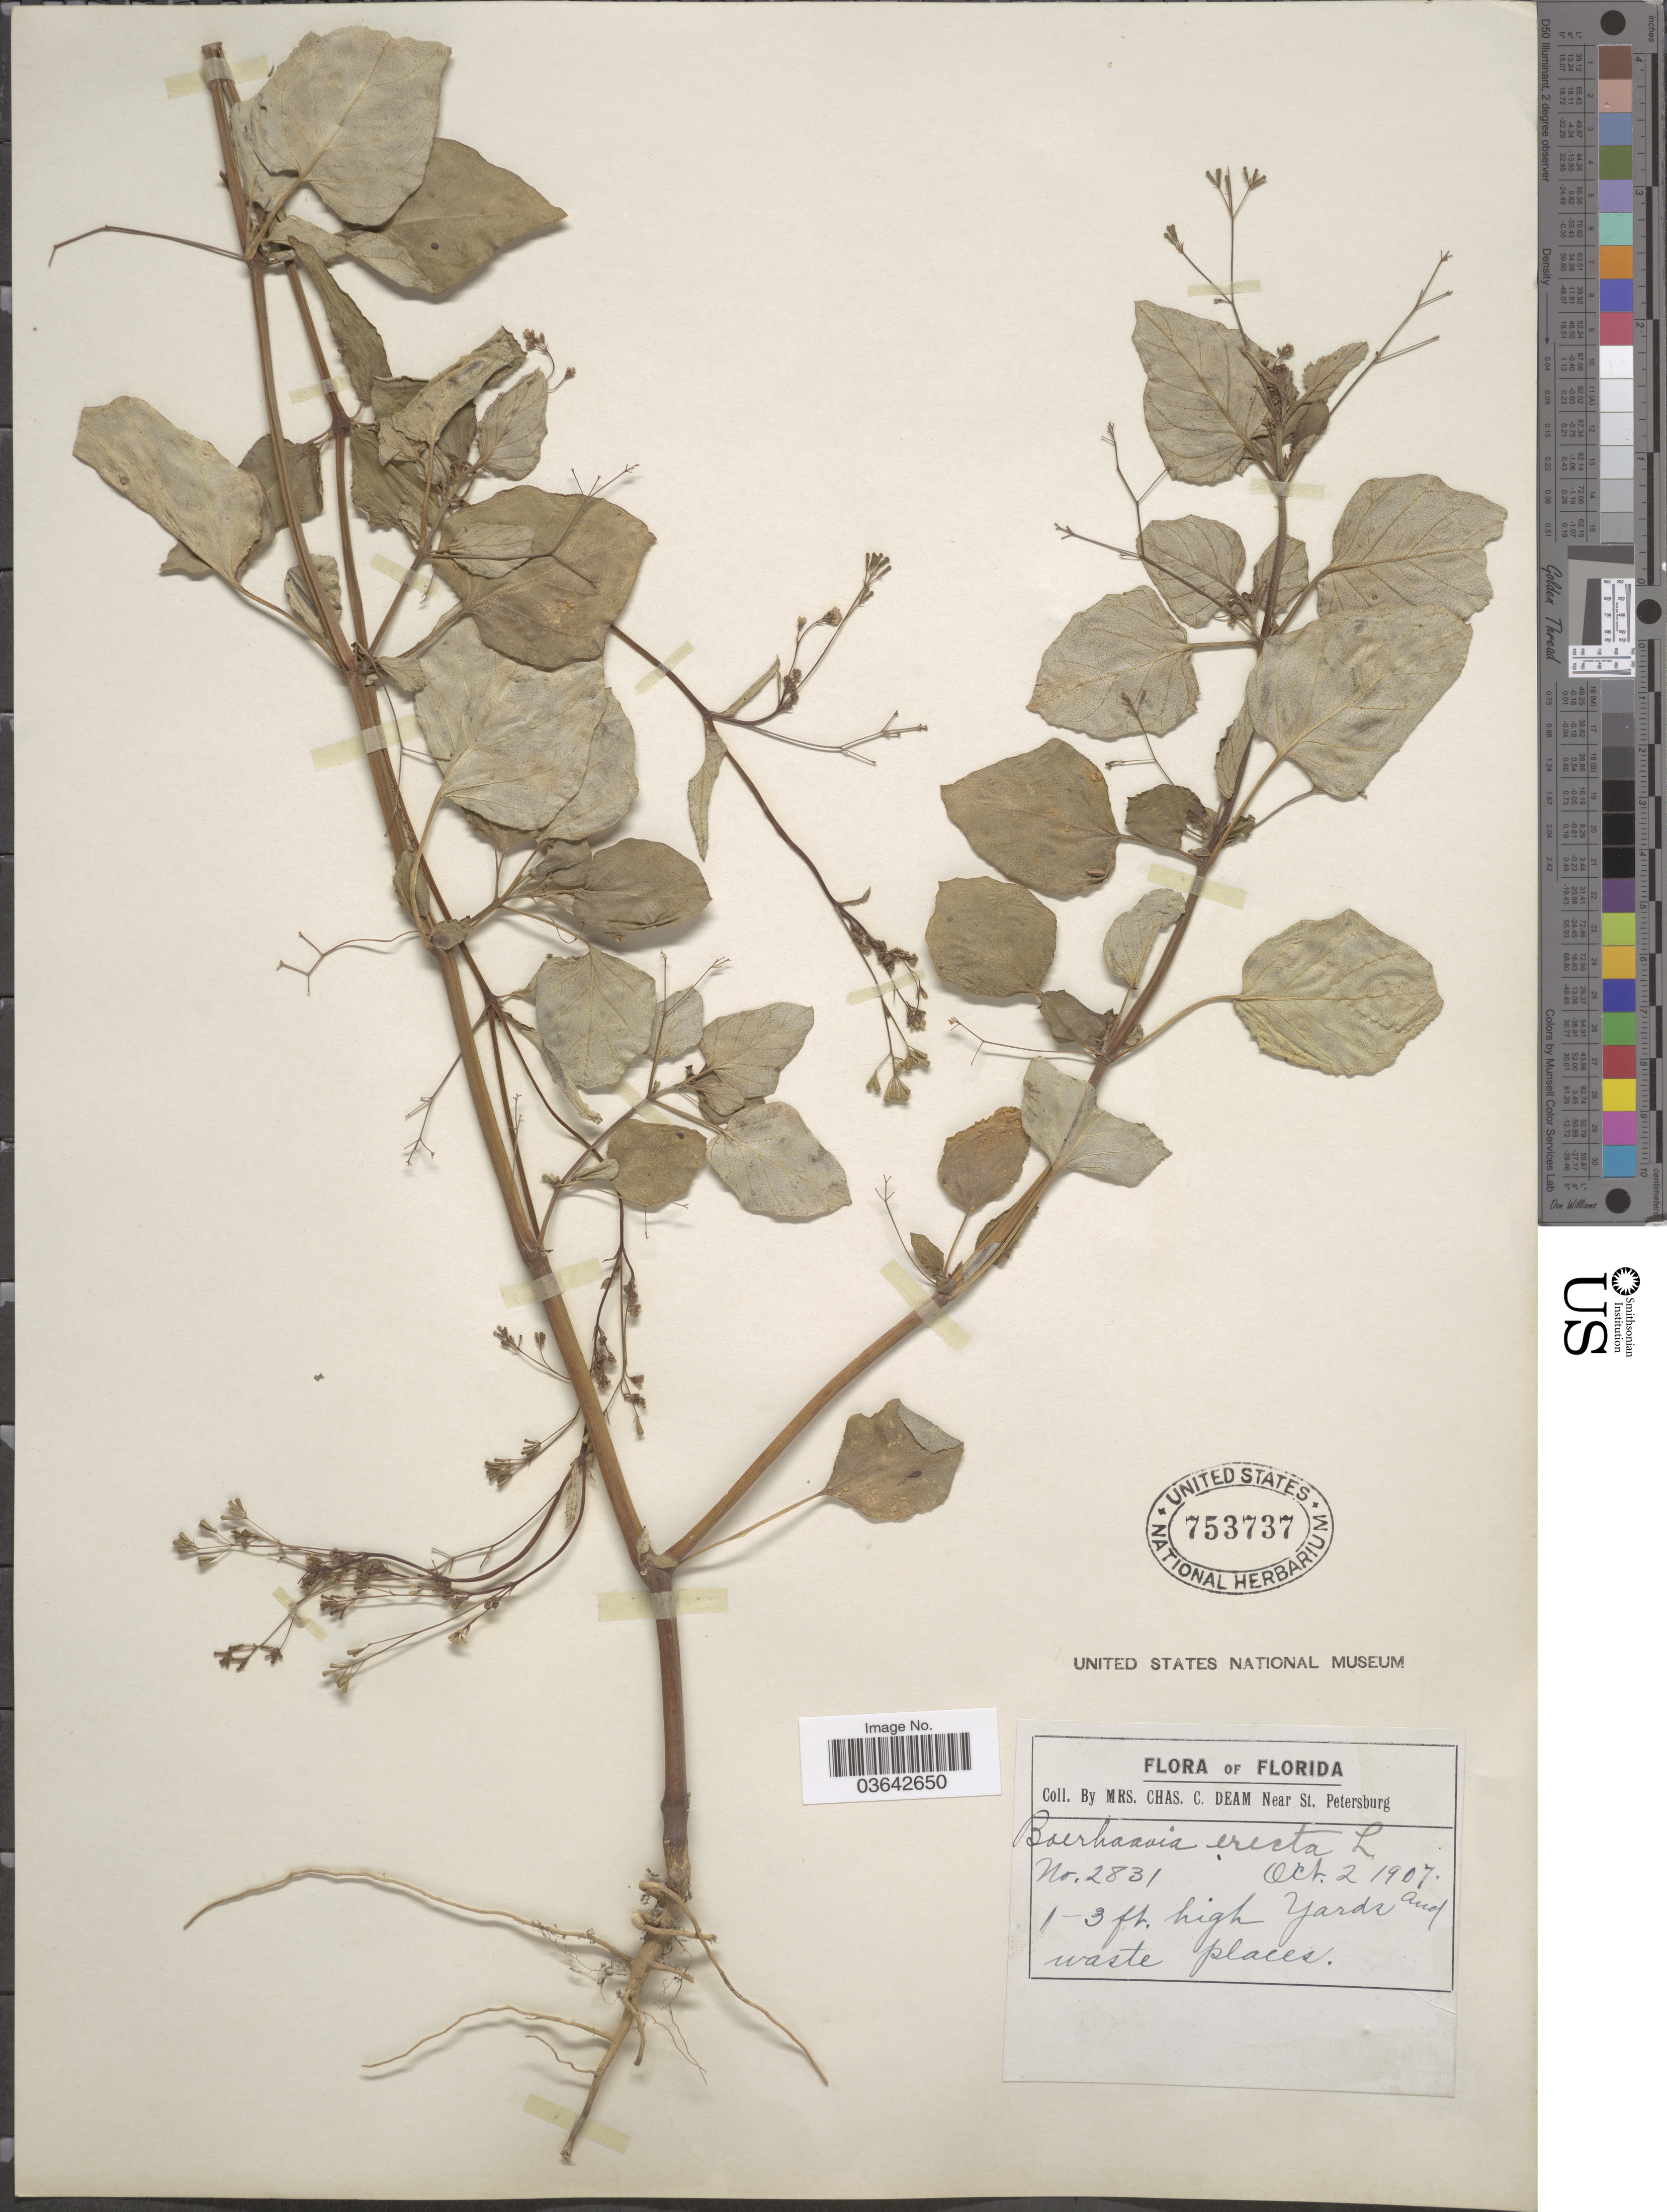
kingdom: Plantae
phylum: Tracheophyta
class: Magnoliopsida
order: Caryophyllales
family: Nyctaginaceae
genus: Boerhavia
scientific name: Boerhavia erecta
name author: L.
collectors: C. Deam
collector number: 2831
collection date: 1907-10-02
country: United States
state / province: Florida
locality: Near St. Petersburg. Yards and waste places.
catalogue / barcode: US 753737